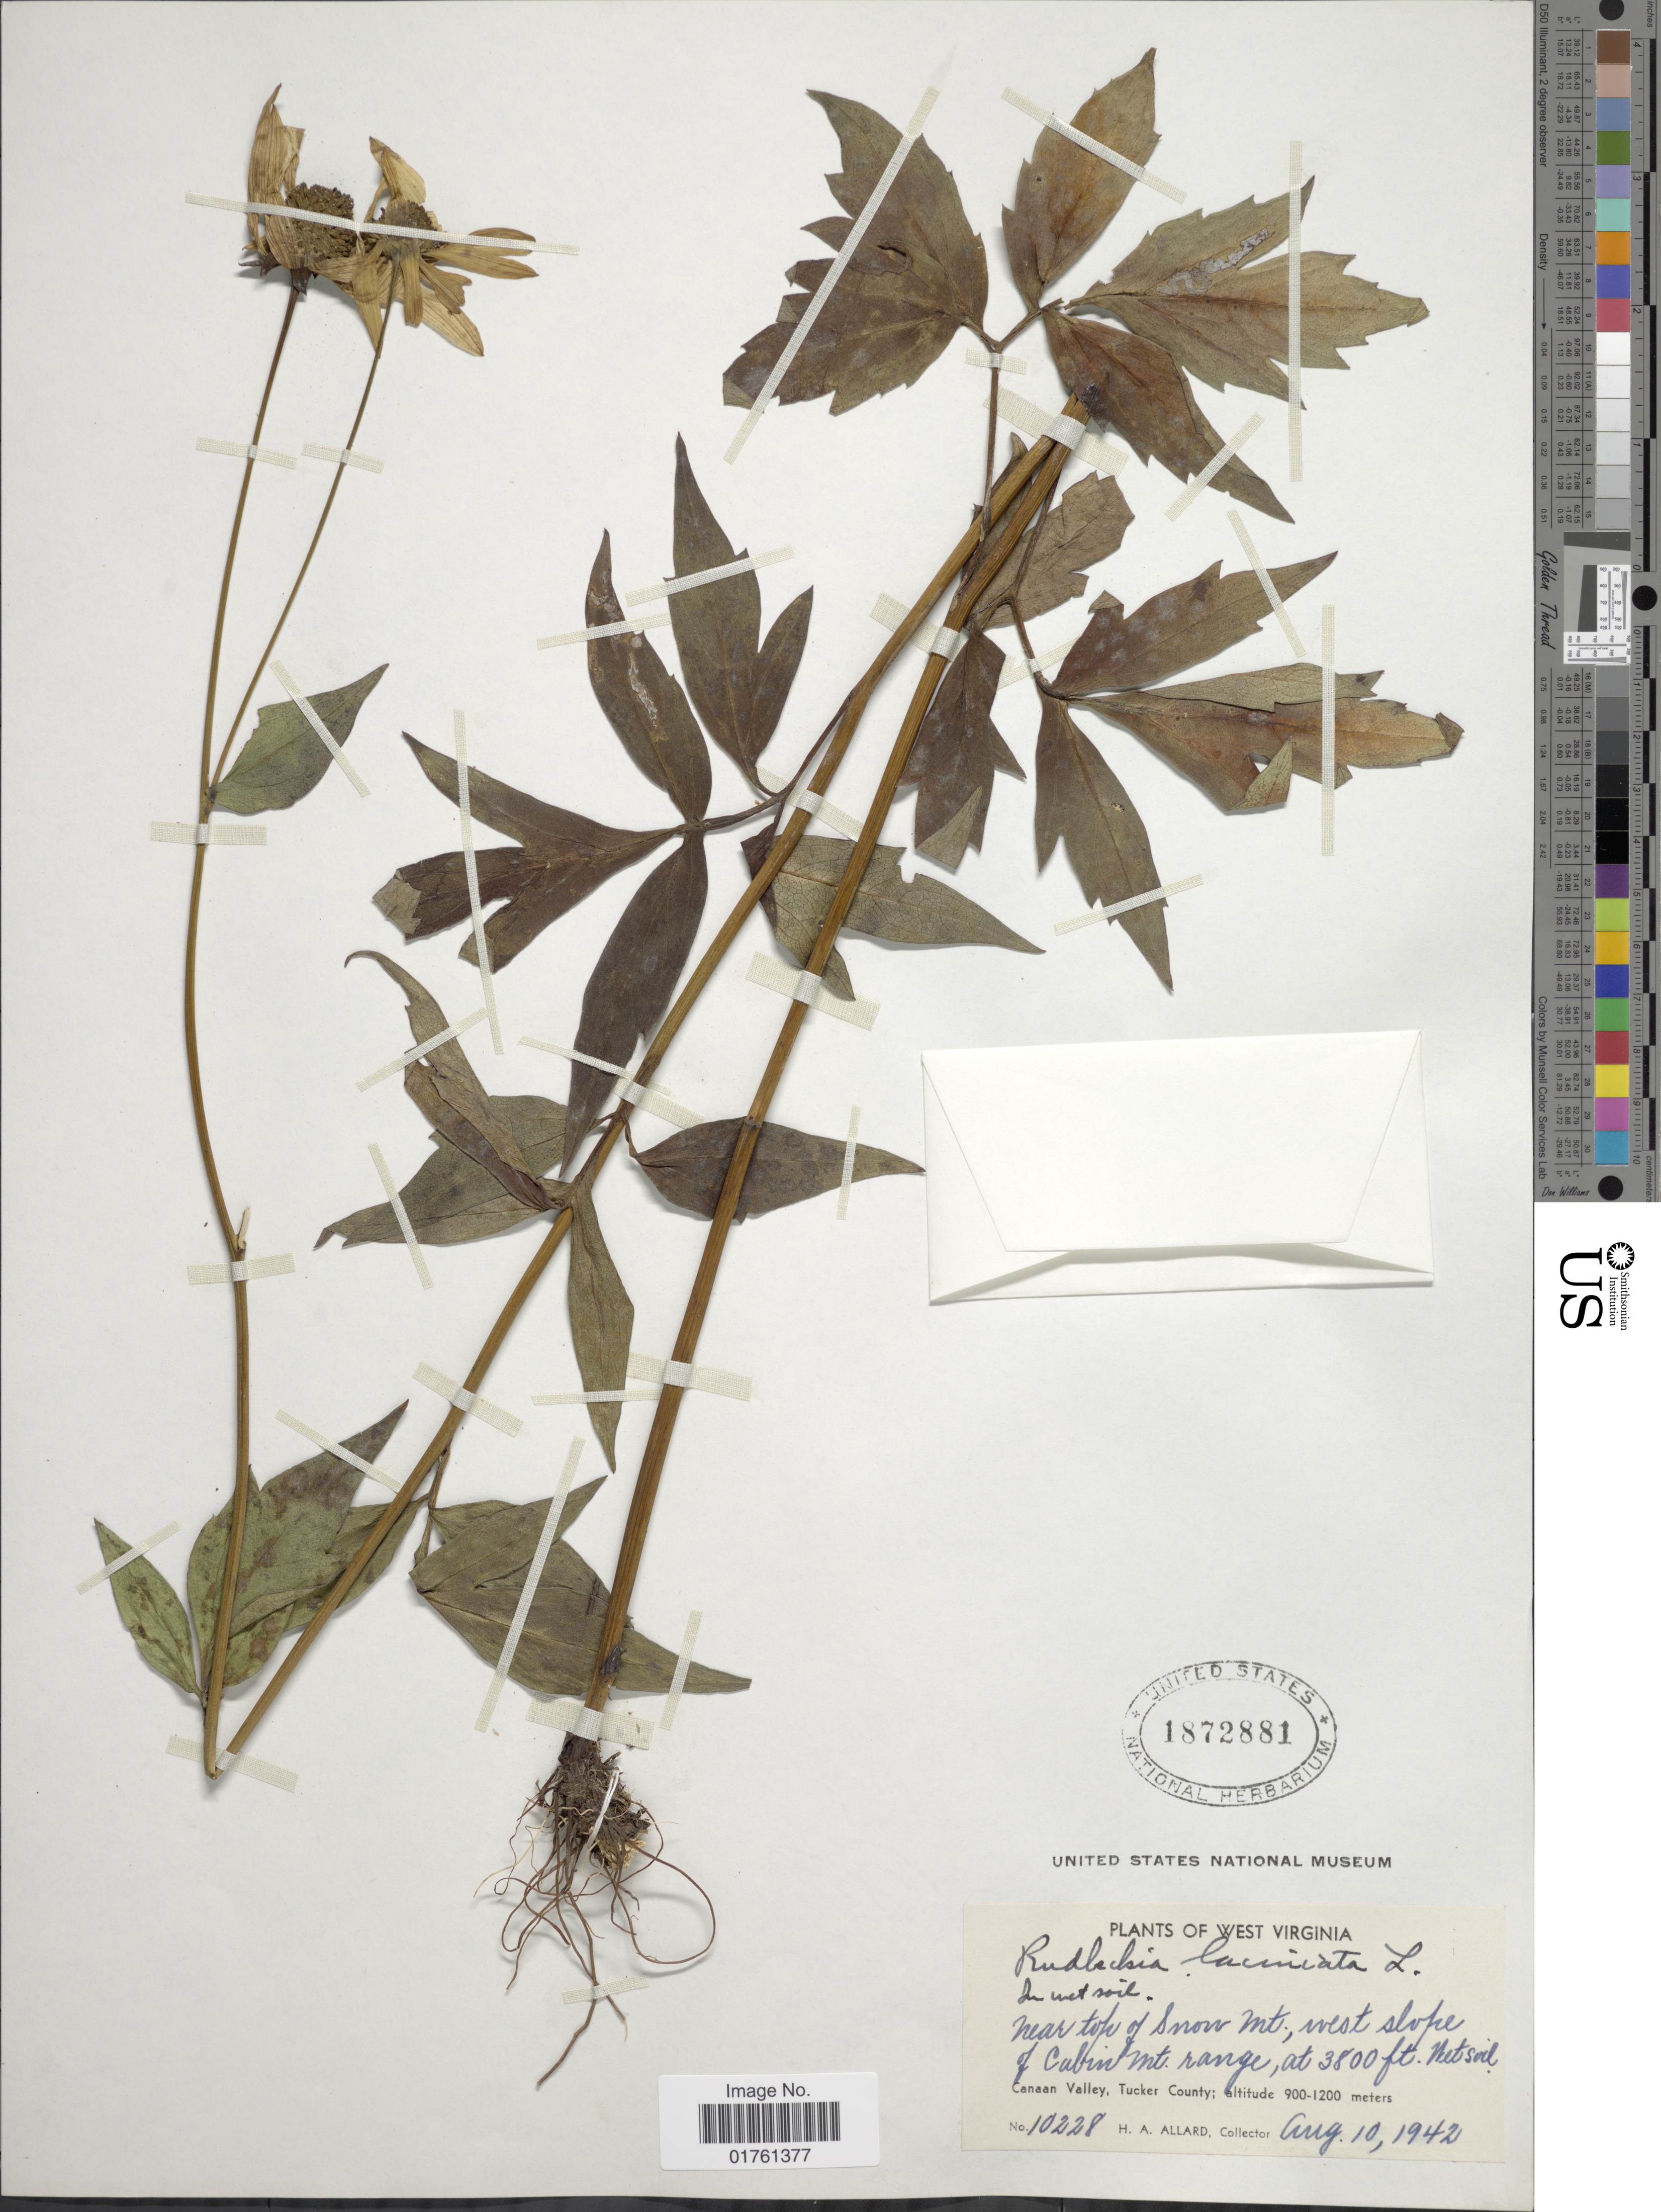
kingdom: Plantae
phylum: Tracheophyta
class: Magnoliopsida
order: Asterales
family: Asteraceae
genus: Rudbeckia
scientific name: Rudbeckia laciniata var. laciniata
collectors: H. A. Allard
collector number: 10228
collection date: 1942-08-10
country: United States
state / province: West Virginia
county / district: Tucker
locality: near top of Sonor Mt., west slope of Cabin Mt range, Canaan Valley, Tucker County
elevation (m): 1158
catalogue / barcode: US 1872881